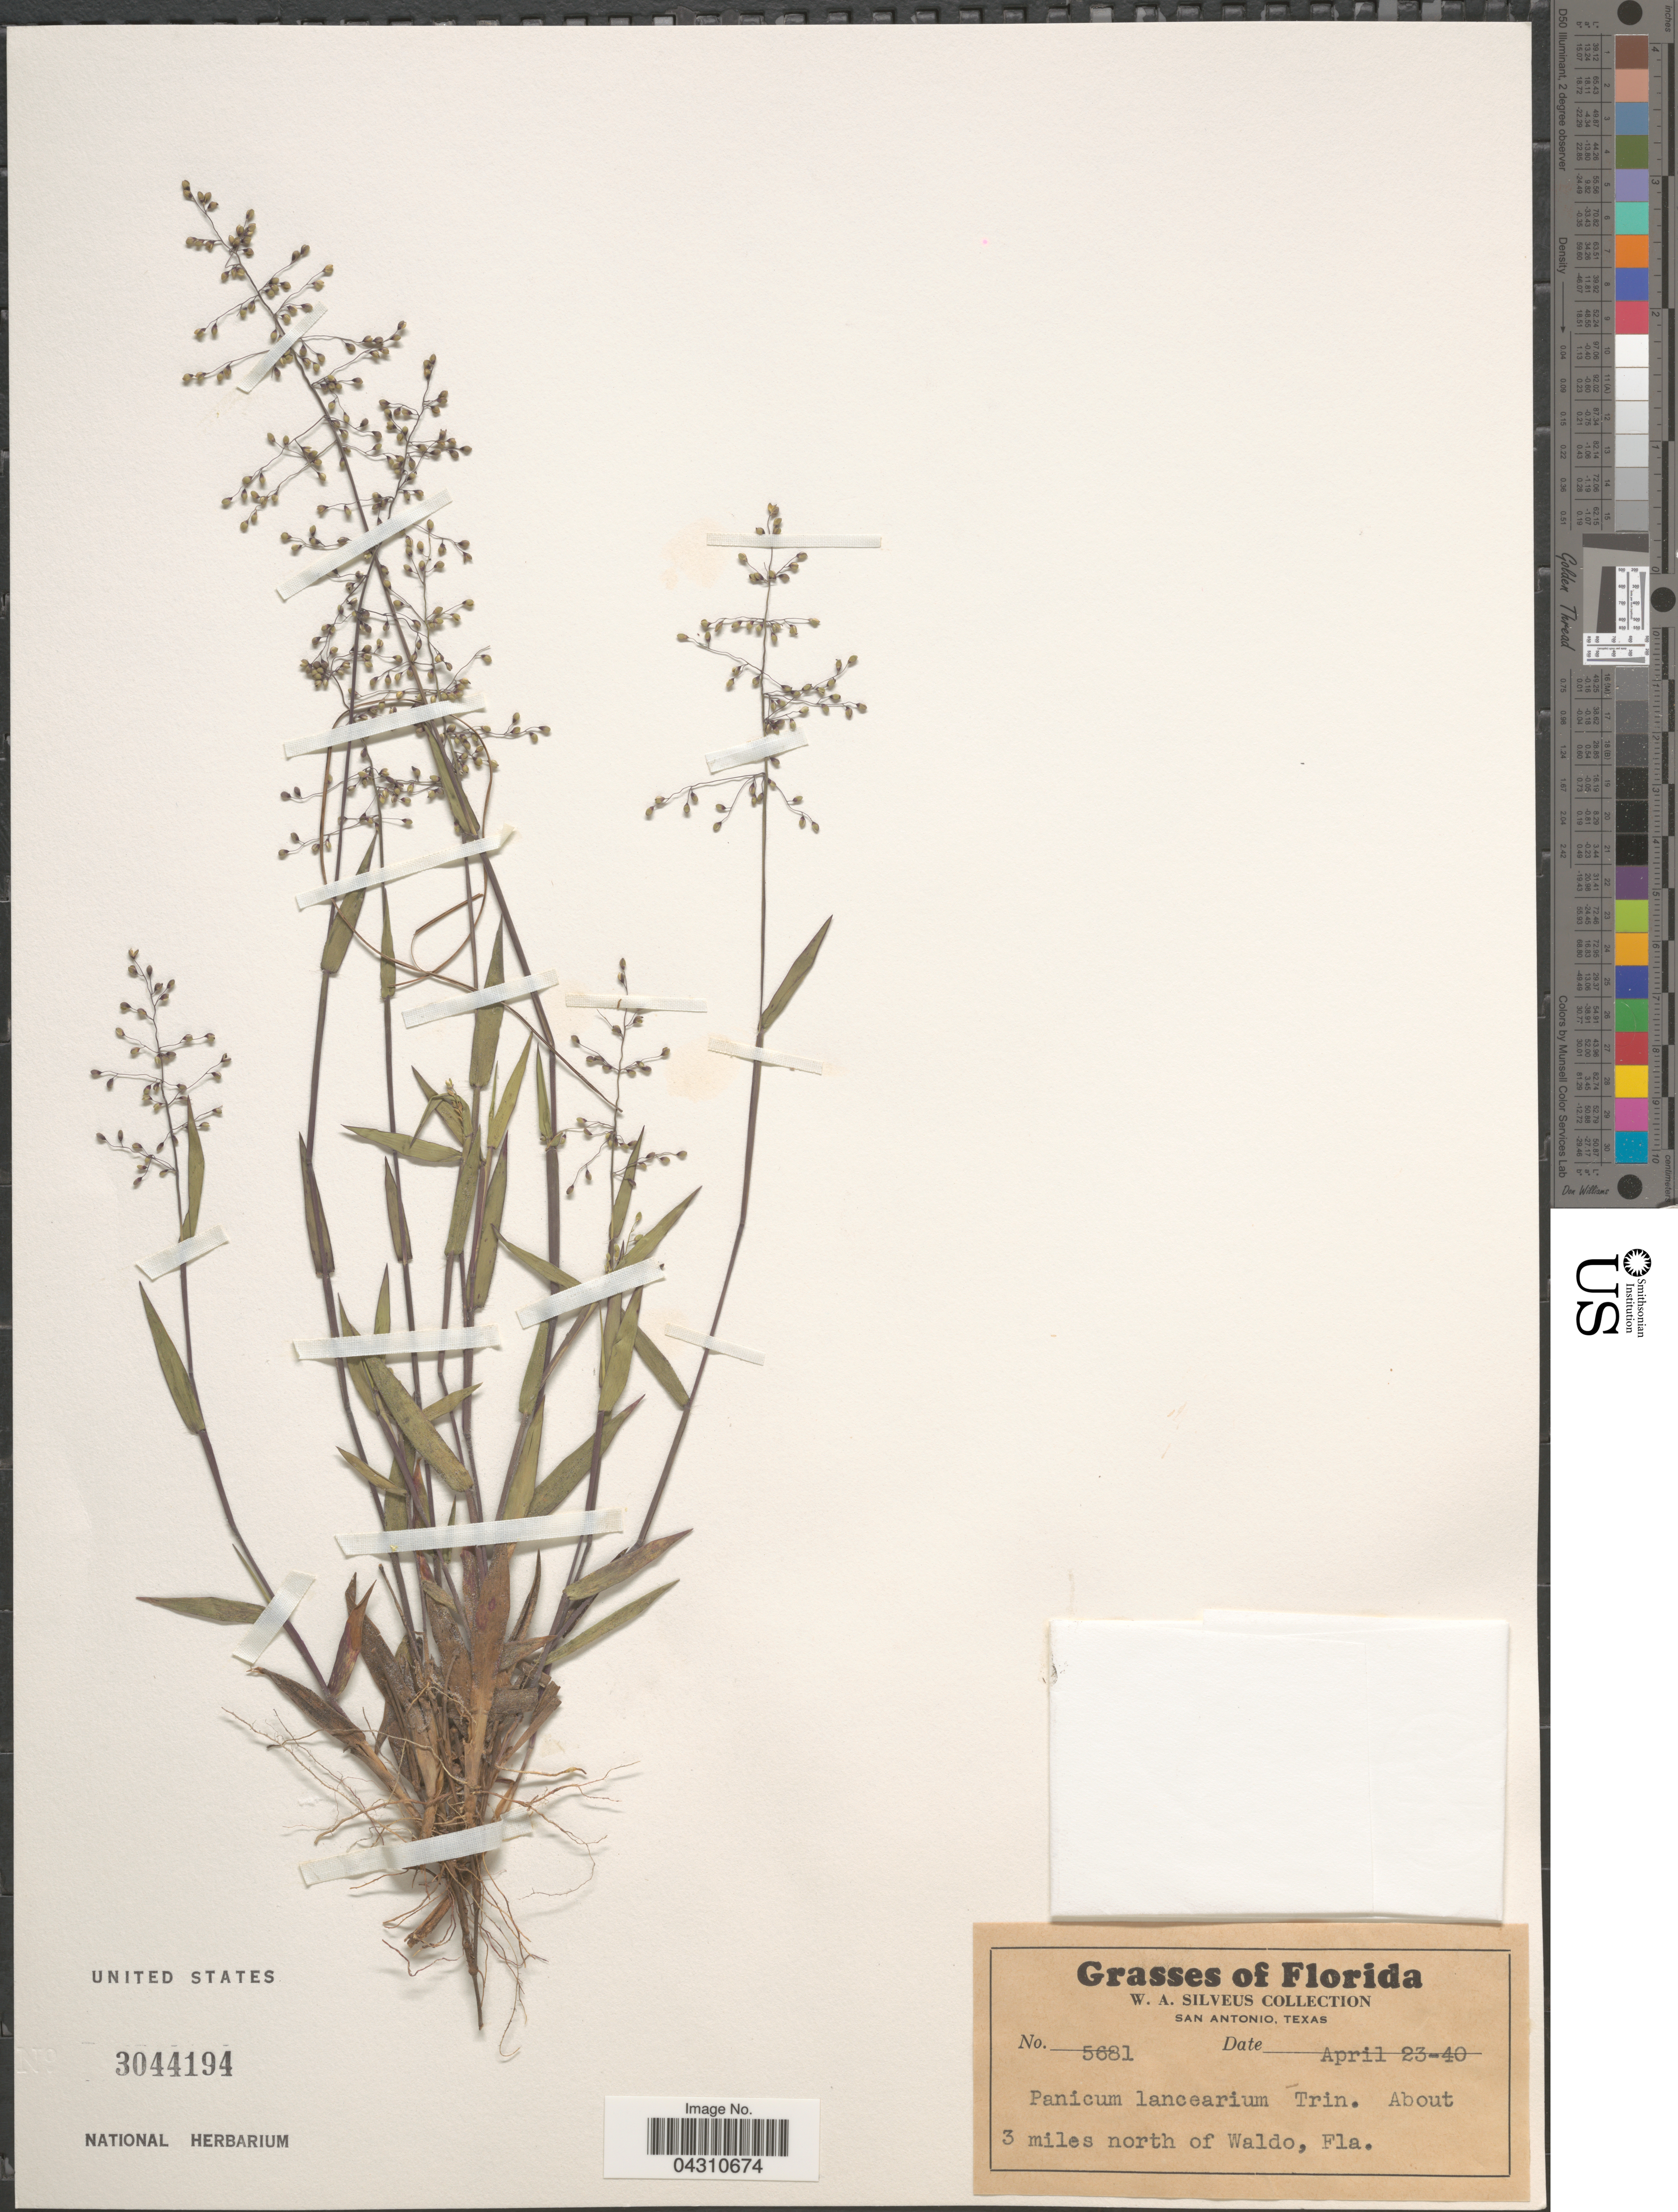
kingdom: Plantae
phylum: Tracheophyta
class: Liliopsida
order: Poales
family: Poaceae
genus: Dichanthelium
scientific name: Dichanthelium portoricense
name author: (Desv. ex Ham.) B.F. Hansen & Wunderlin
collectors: W. Silveus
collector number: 5681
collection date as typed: Transcribed d/m/y: 23/4/40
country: United States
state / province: Florida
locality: About 3 miles north of Waldo.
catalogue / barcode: US 3044194